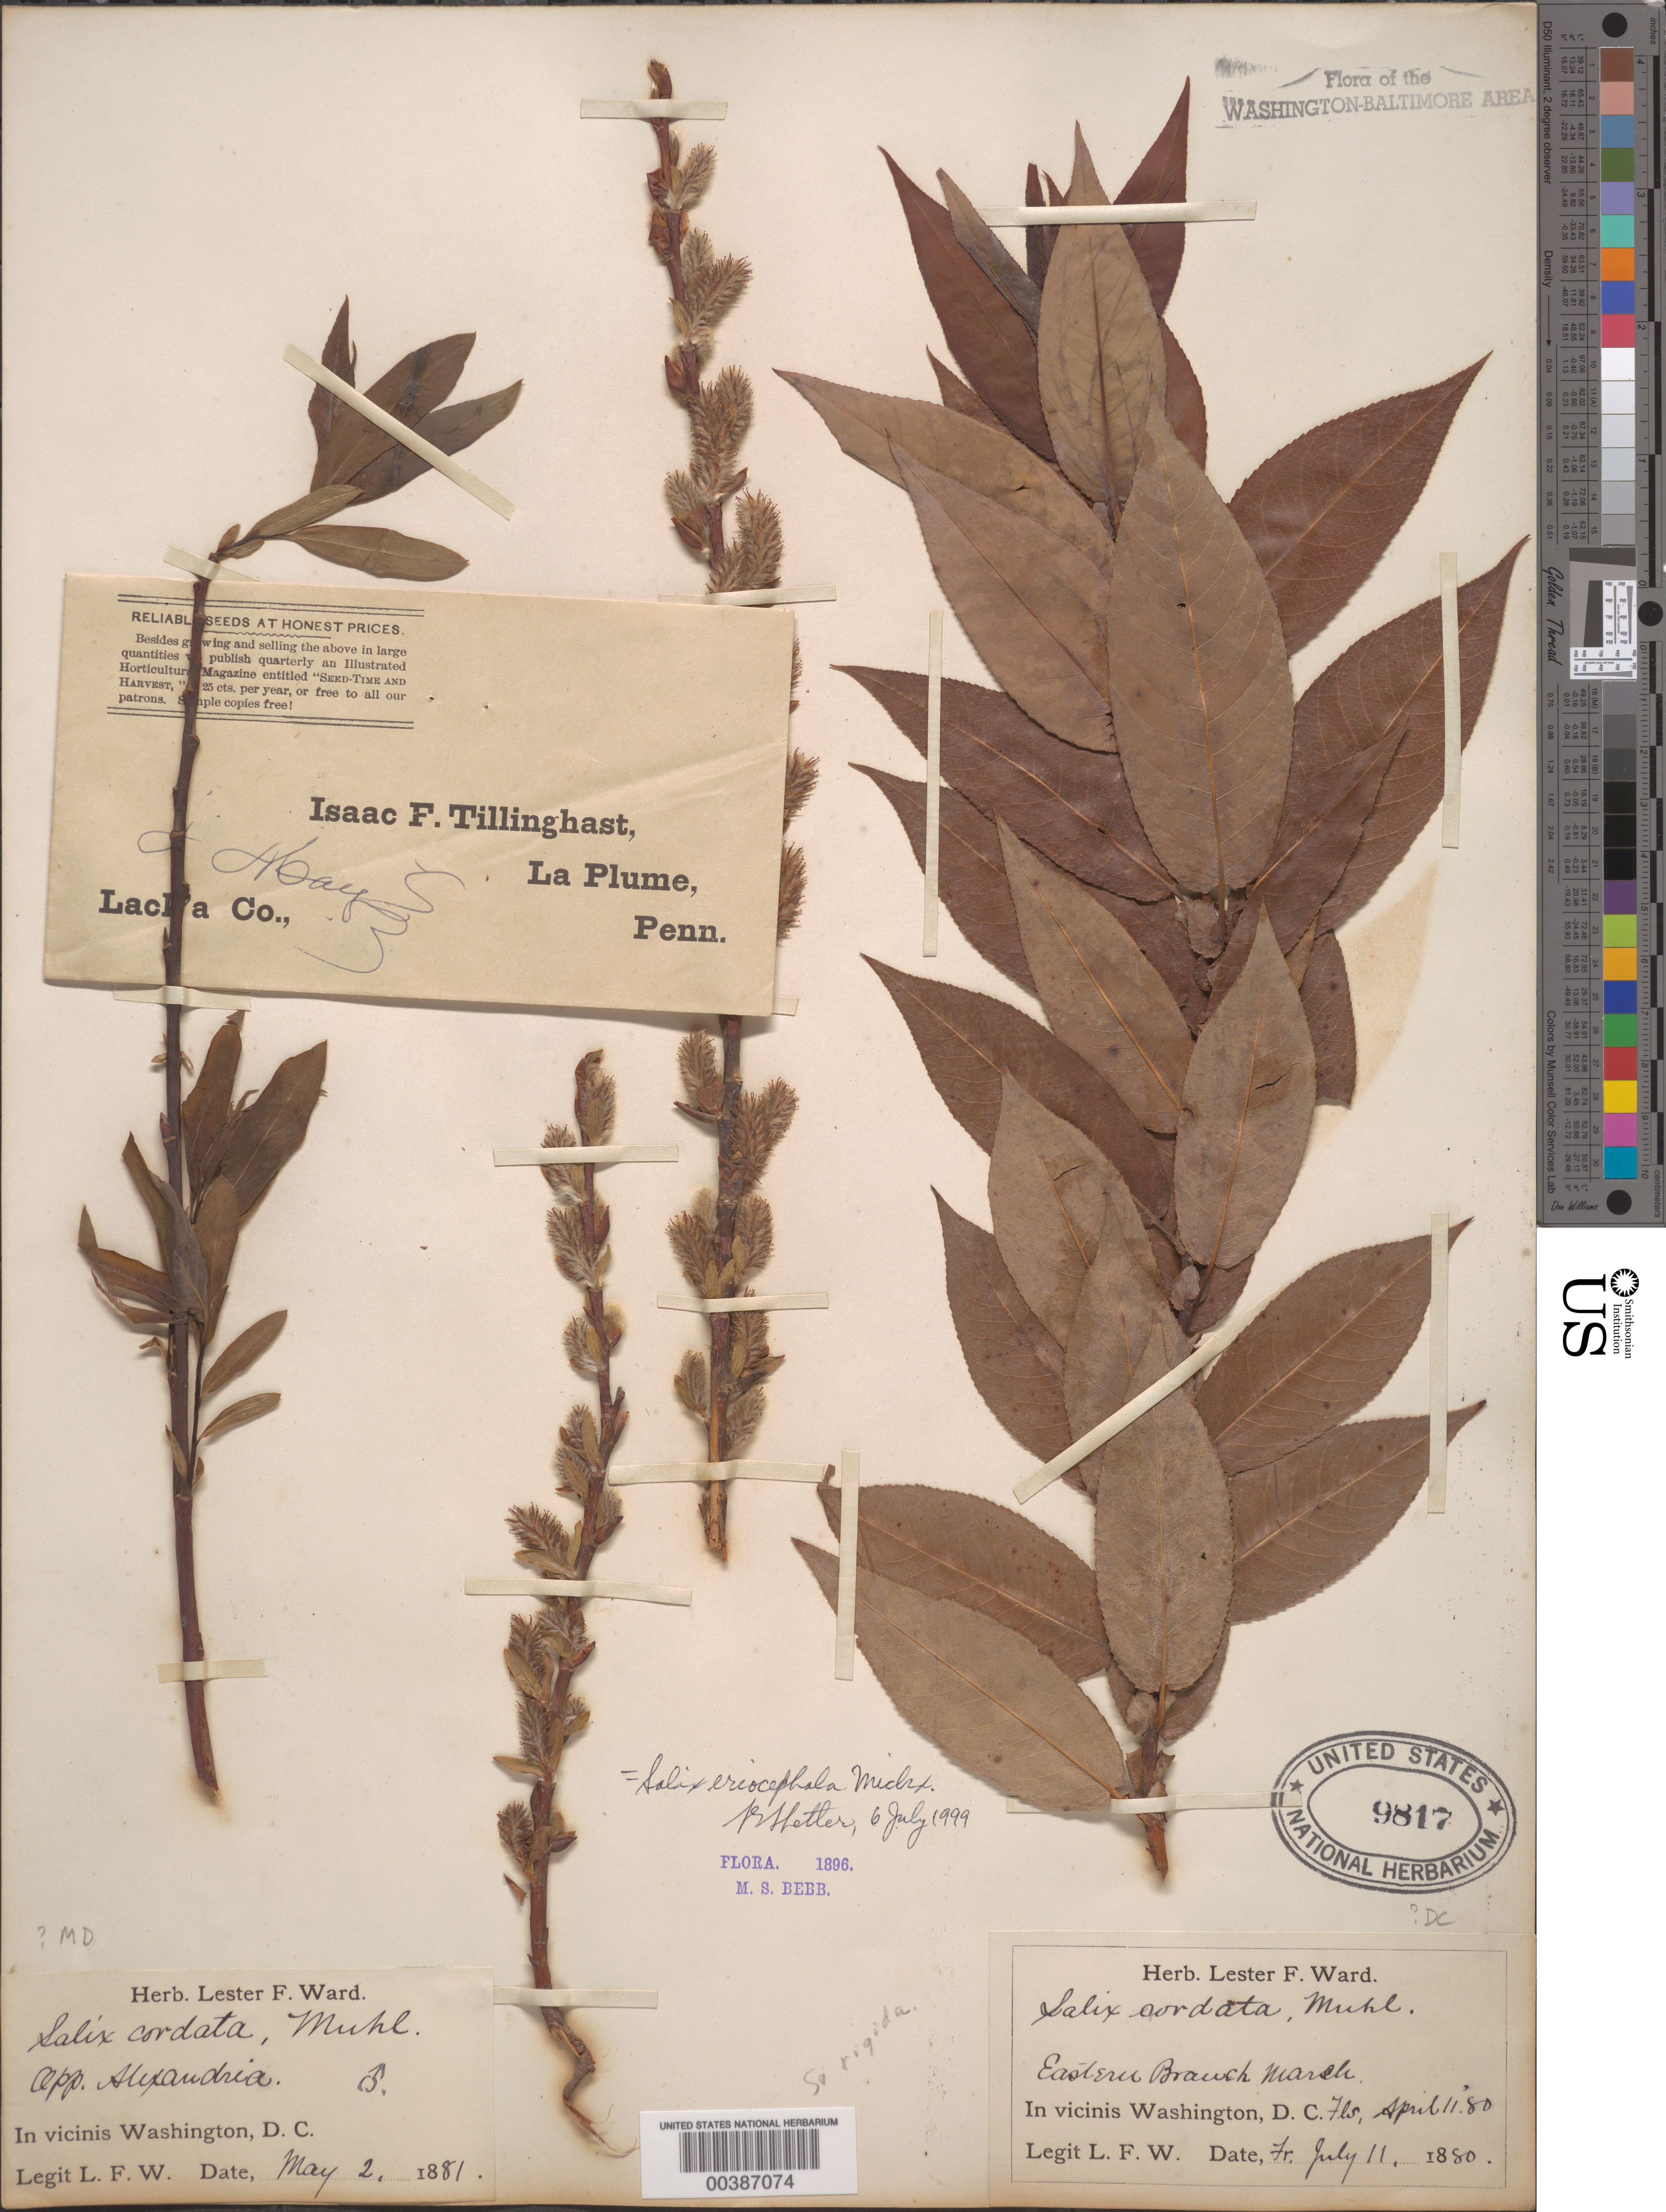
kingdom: Plantae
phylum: Tracheophyta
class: Magnoliopsida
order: Malpighiales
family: Salicaceae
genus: Salix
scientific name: Salix eriocephala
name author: Michx.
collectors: L. F. Ward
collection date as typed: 11 Apr 1880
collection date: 1880-04-11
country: United States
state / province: District of Columbia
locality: Opposite Alexandria and eastern Branch Marsh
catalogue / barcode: US 9817